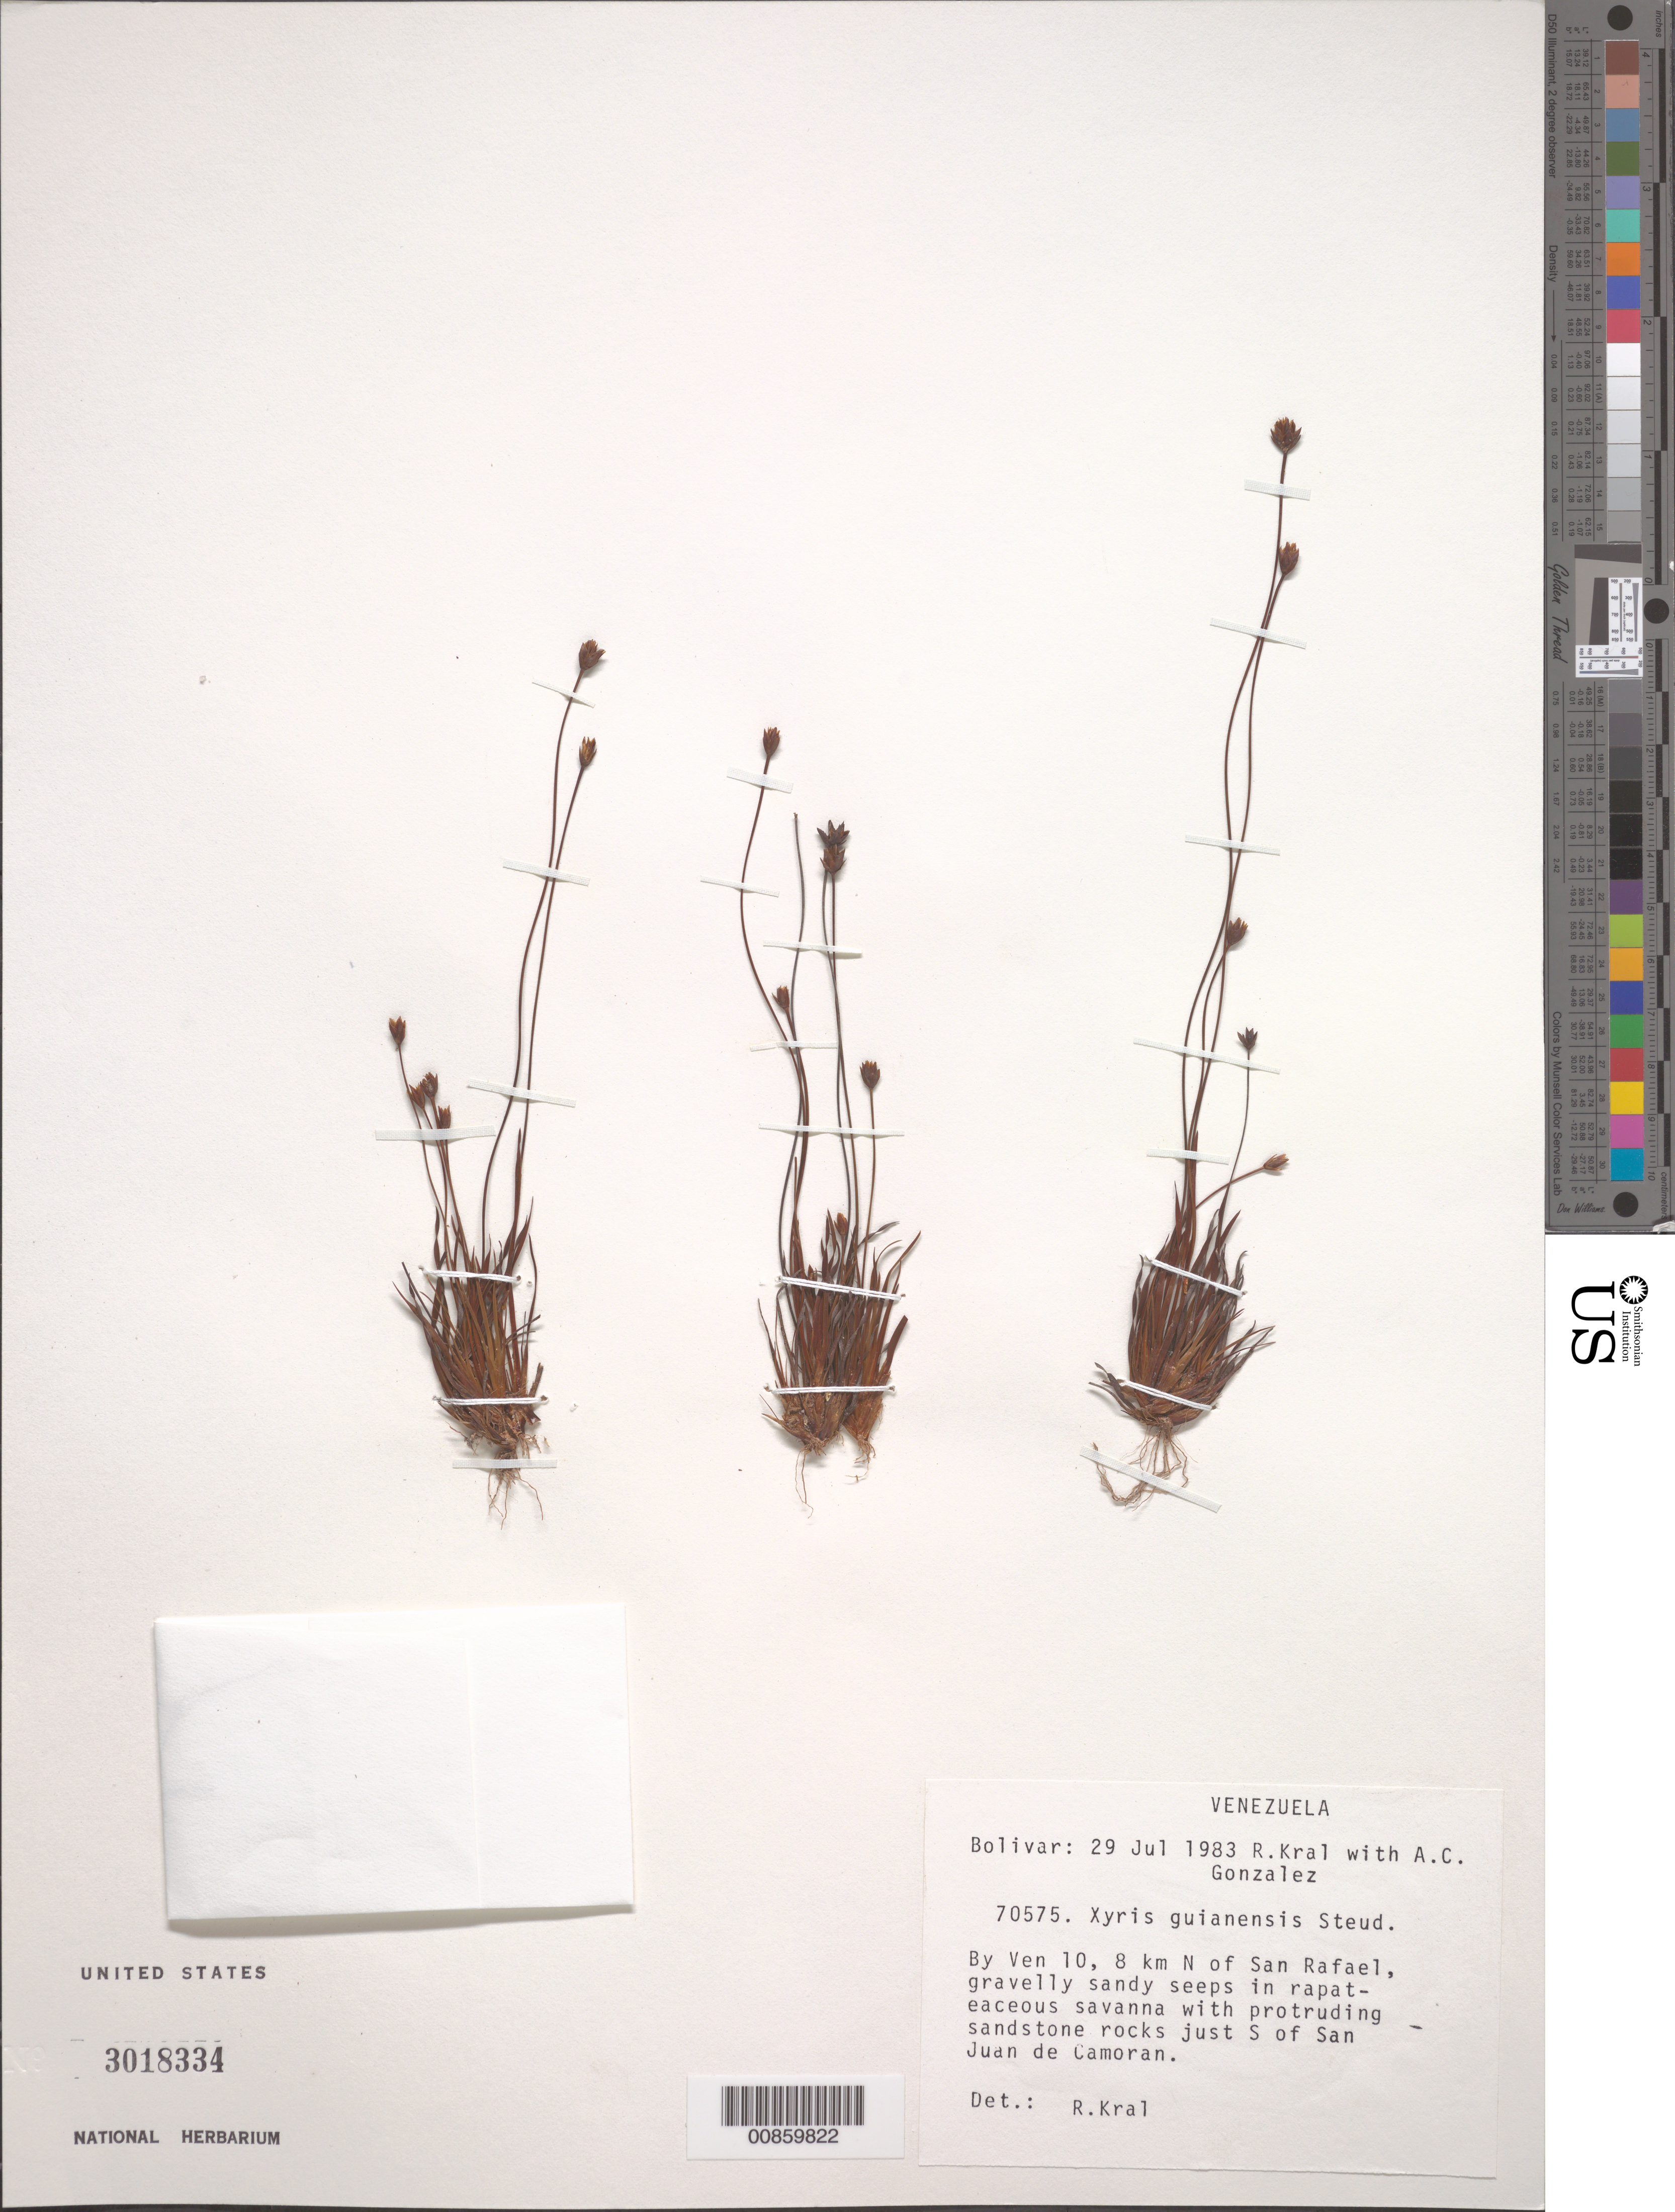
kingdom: Plantae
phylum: Tracheophyta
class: Liliopsida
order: Poales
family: Xyridaceae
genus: Xyris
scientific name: Xyris guianensis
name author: Steud.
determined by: Kral, Robert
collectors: R. Kral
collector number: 70575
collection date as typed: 29-Jul-83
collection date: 1983-07-29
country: Venezuela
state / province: Bolívar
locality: San Rafael, 8 km N of, by Ven. 10; just S of San Juan de Camoran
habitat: Gravelly sandy seeps in rapateaceous savanna with protruding sandstone rocks.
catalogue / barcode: US 3018334